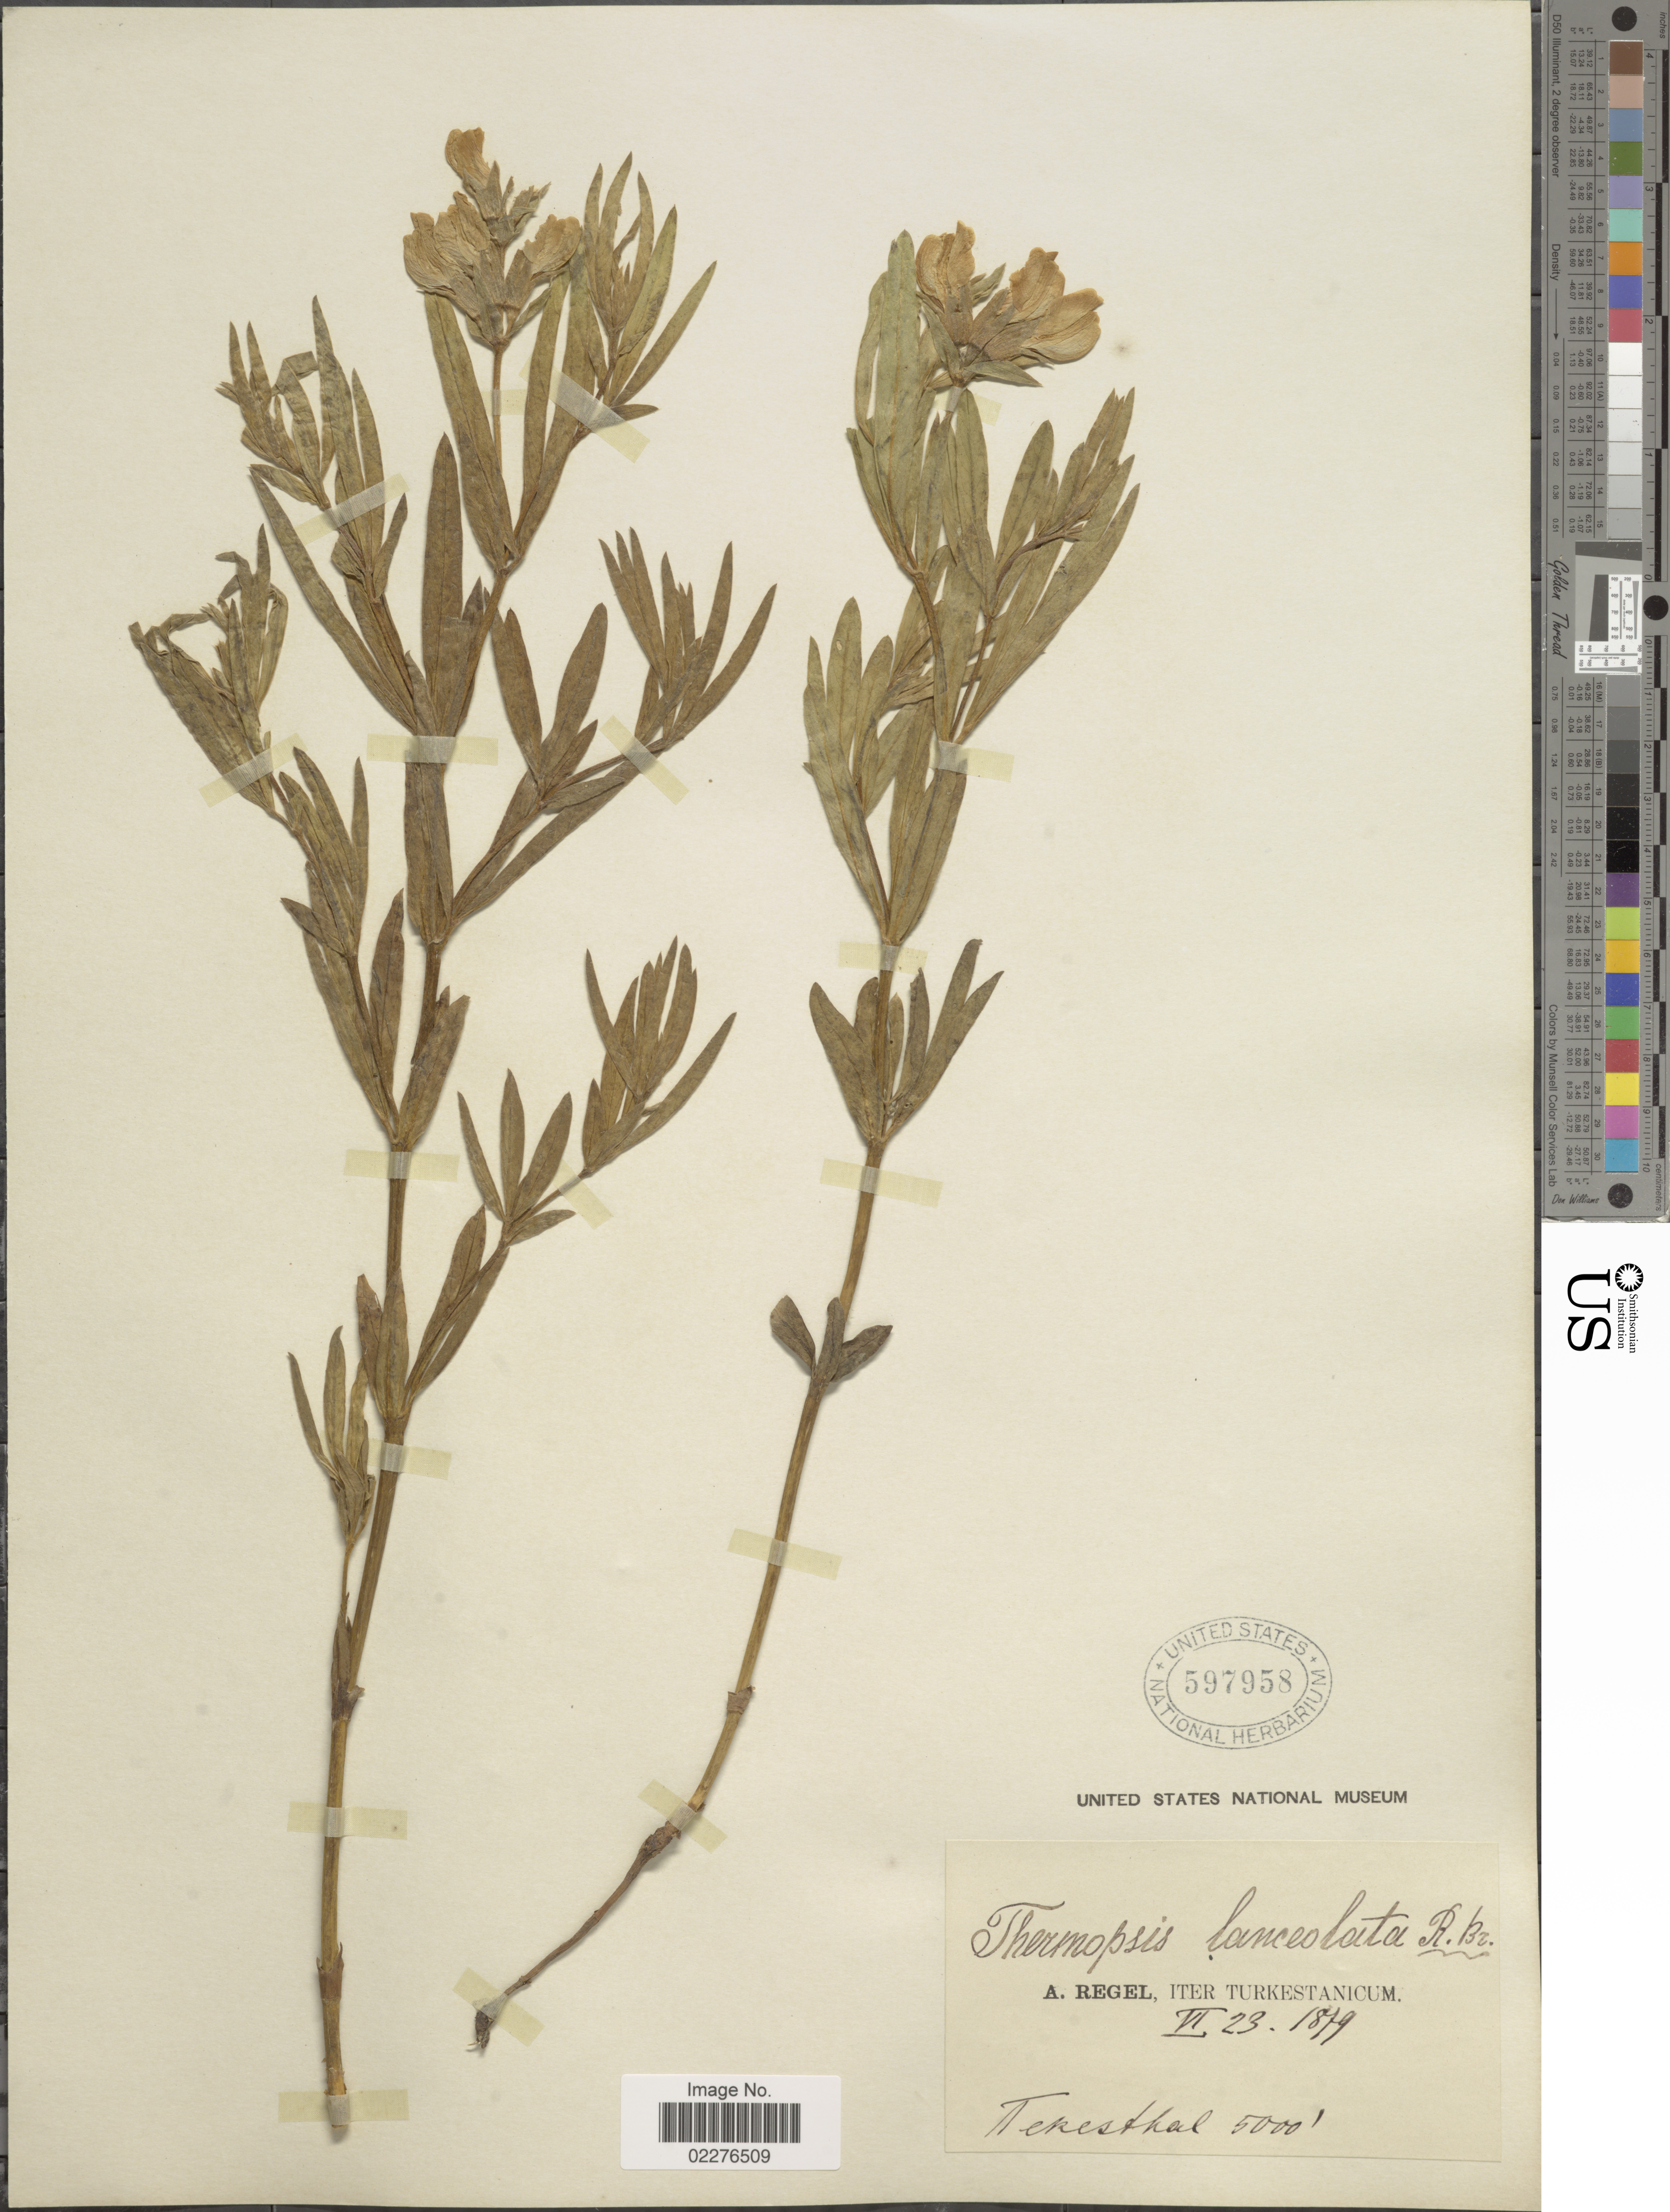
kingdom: Plantae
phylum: Tracheophyta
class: Magnoliopsida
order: Fabales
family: Fabaceae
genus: Thermopsis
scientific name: Thermopsis lanceolata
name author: R. Br.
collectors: A. Regel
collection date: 1879-06-23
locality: Iter Turkestanicum, Teresthal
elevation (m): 1524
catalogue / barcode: US 597958